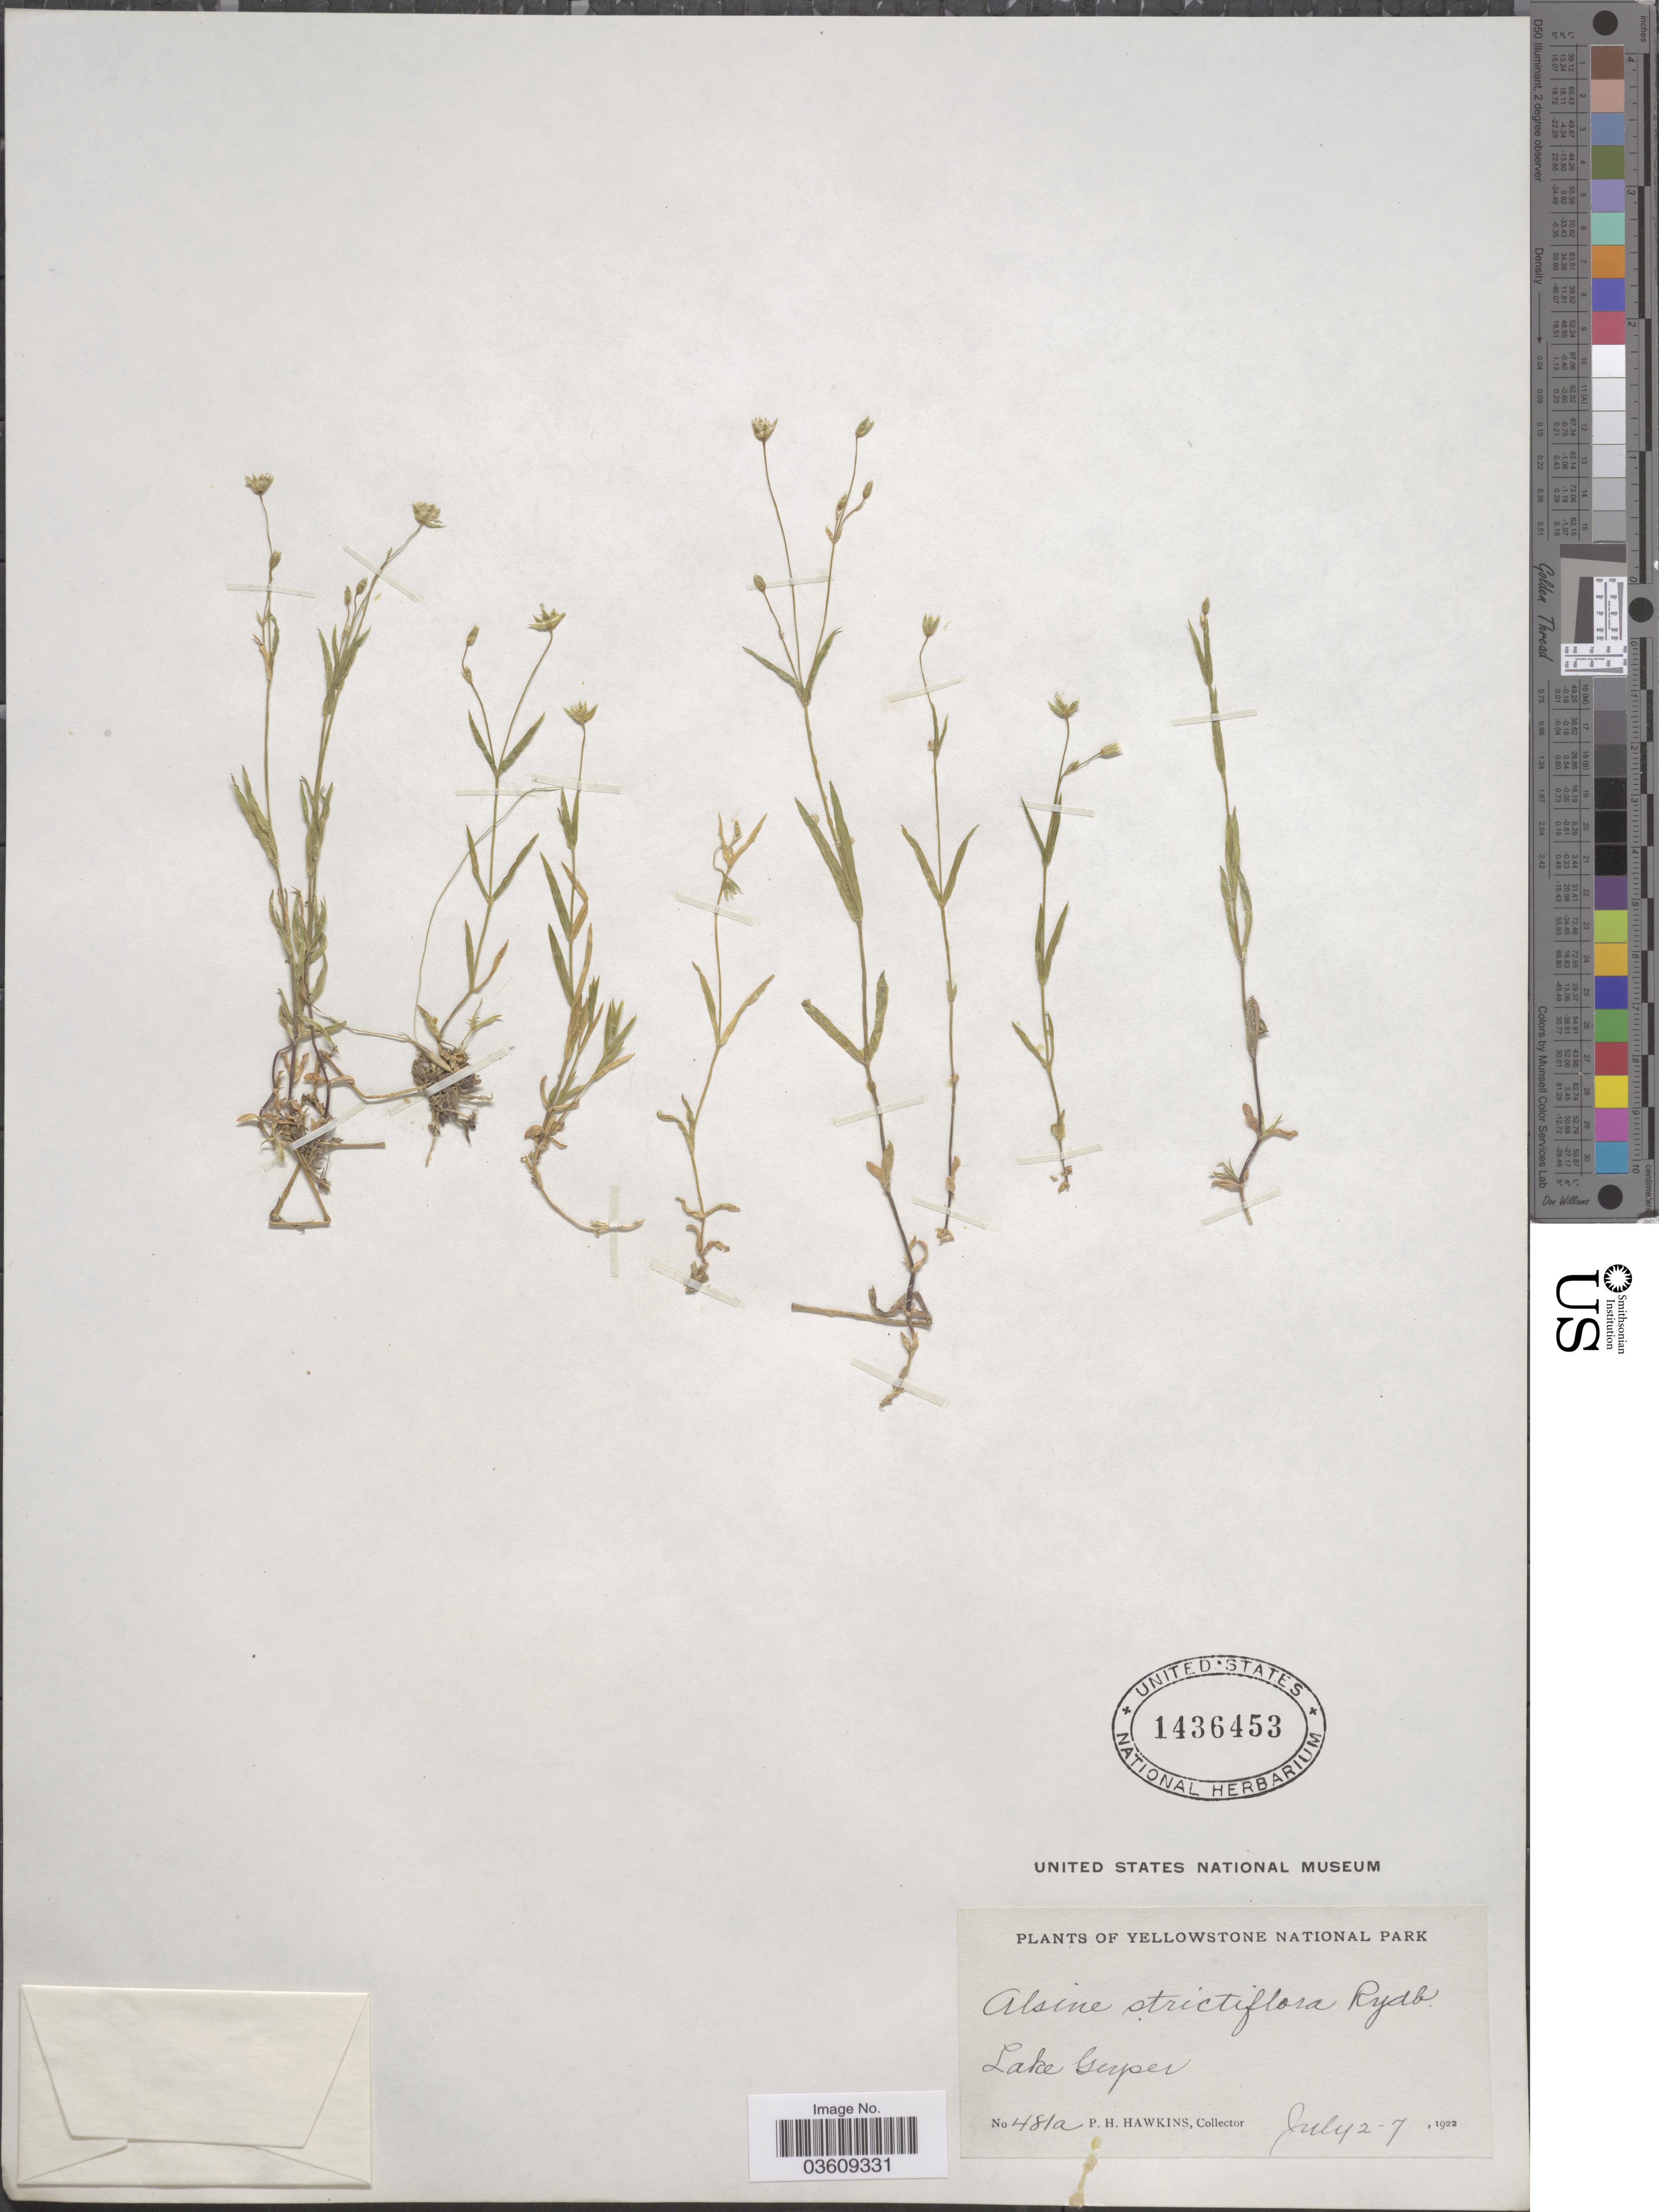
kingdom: Plantae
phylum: Tracheophyta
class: Magnoliopsida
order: Caryophyllales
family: Caryophyllaceae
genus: Stellaria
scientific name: Stellaria strictiflora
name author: J.M. Macoun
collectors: P. Hawkins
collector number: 481a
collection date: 1922-07-02/1922-07-07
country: United States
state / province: Wyoming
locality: Yellowstone National Park. Lake Geyser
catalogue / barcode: US 1436453